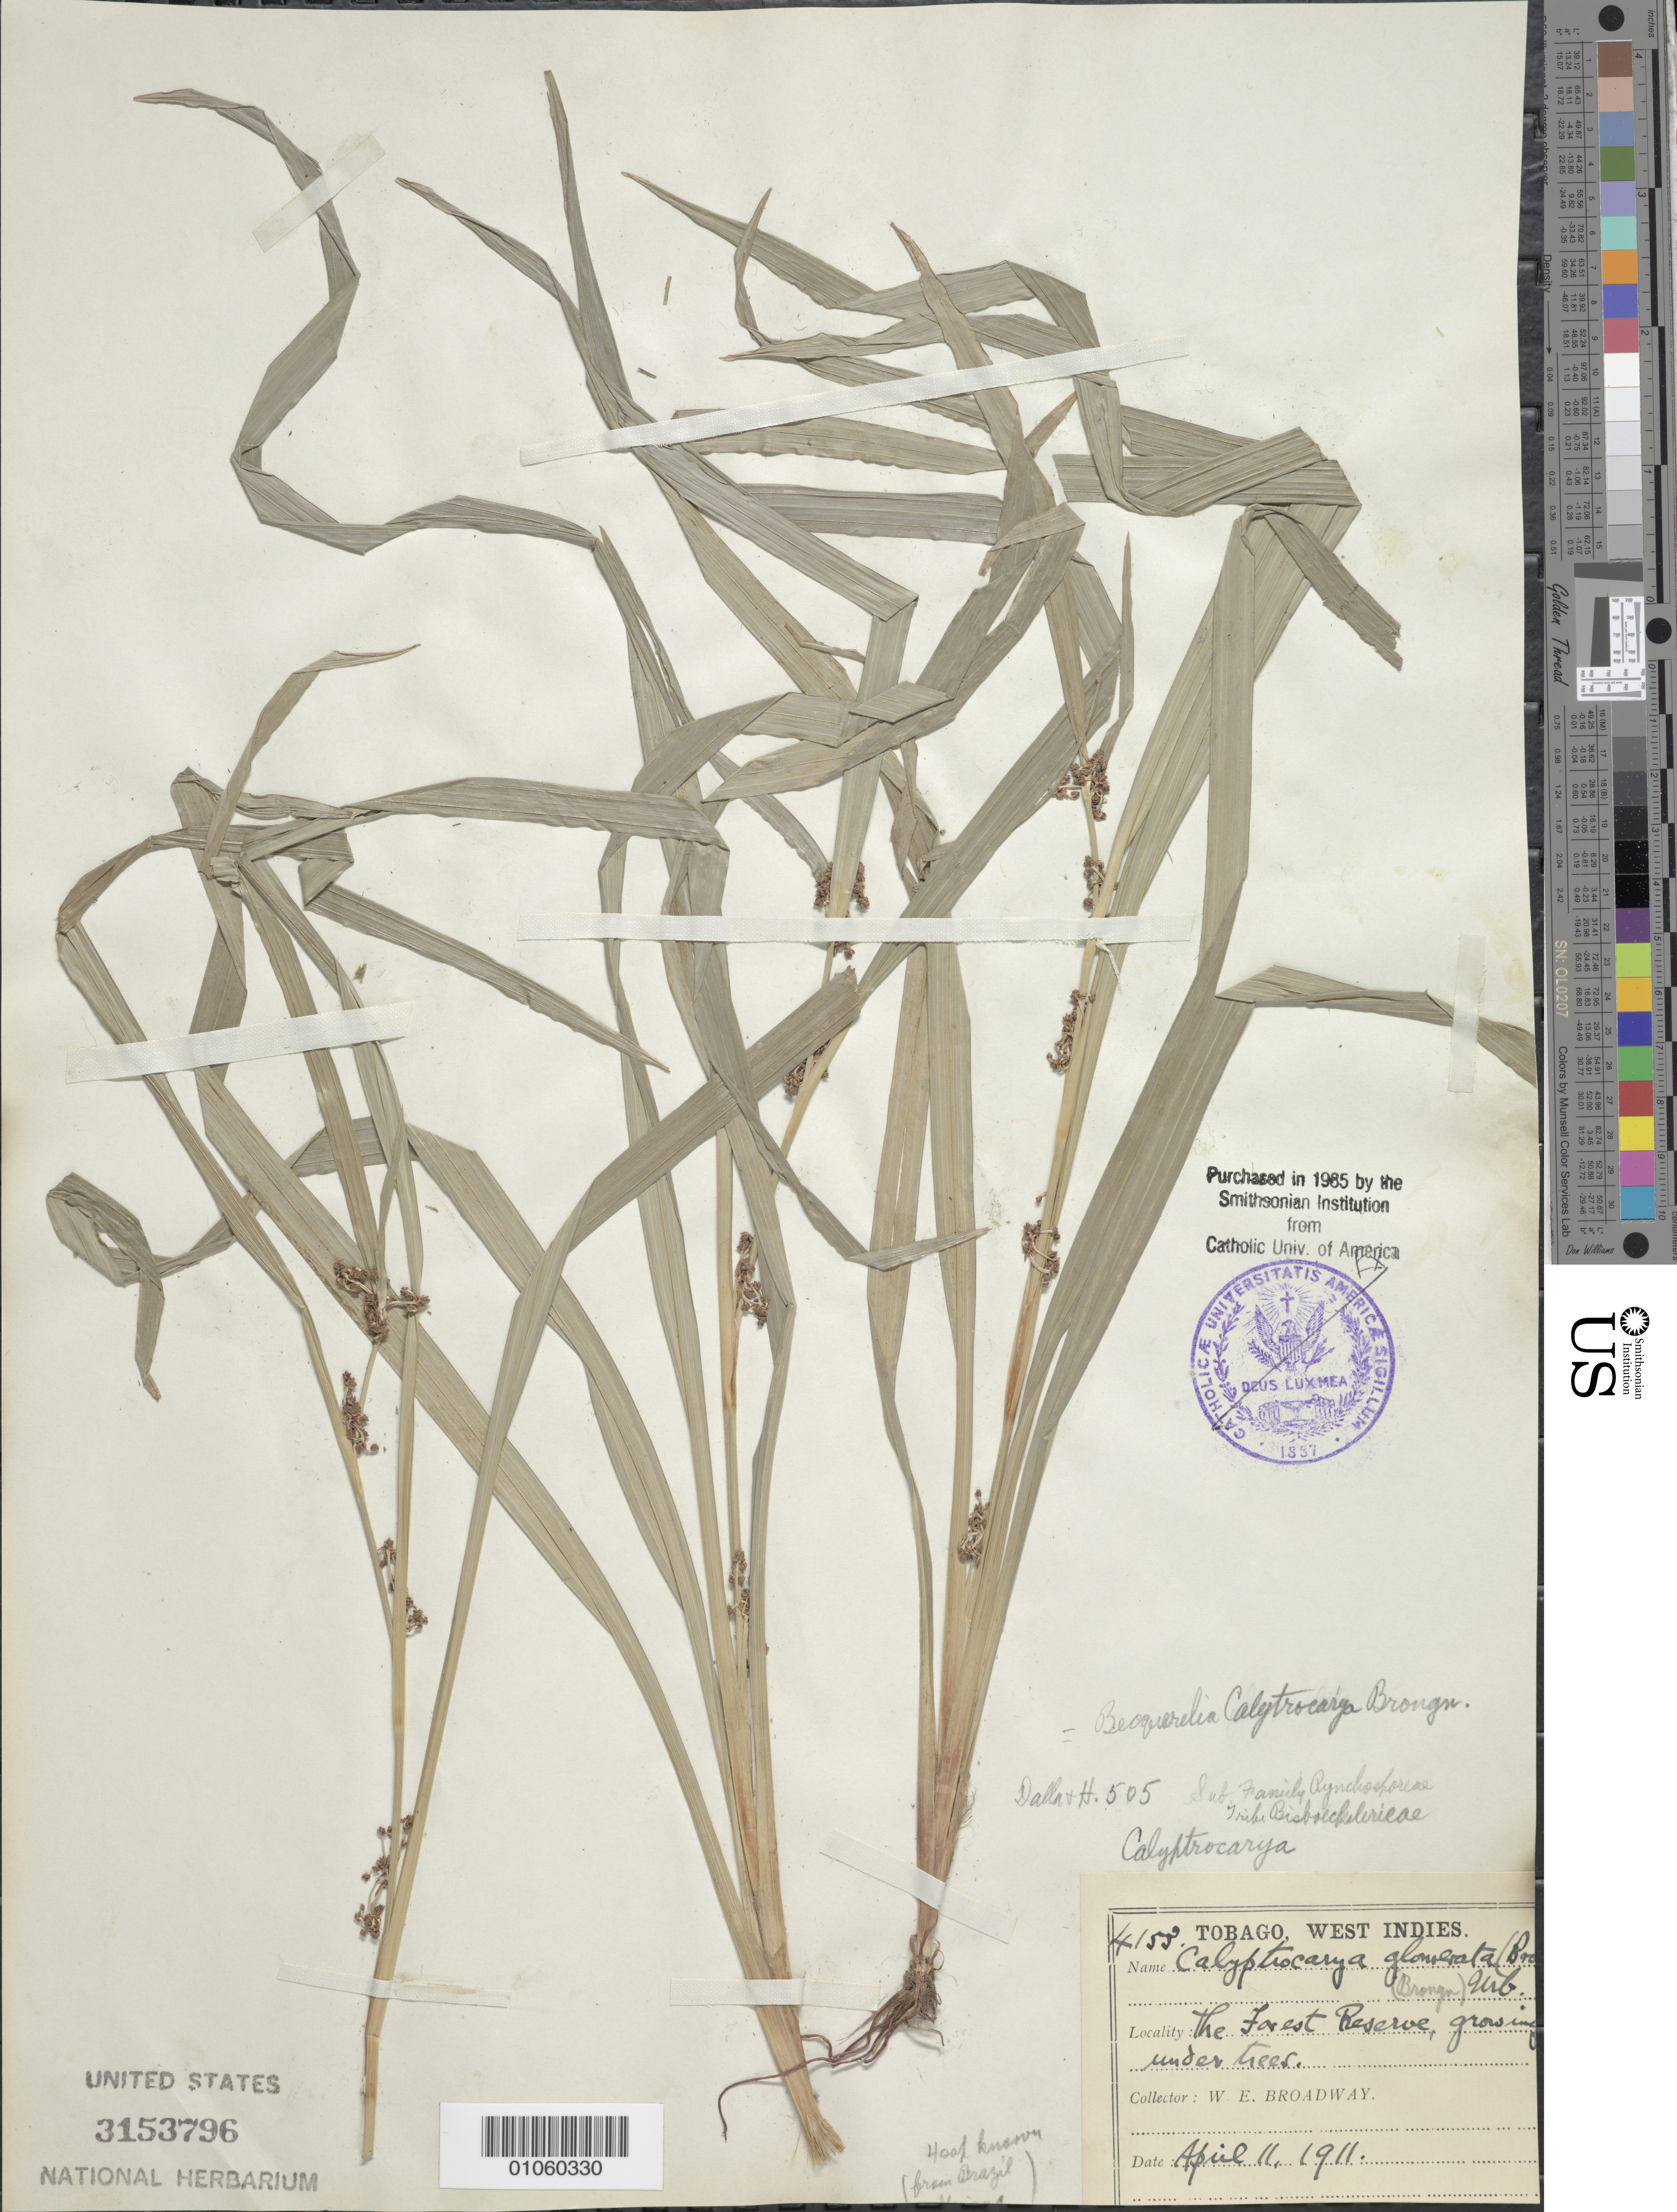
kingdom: Plantae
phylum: Tracheophyta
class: Liliopsida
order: Poales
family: Cyperaceae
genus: Calyptrocarya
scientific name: Calyptrocarya glomerulata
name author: (Brongn.) Urb.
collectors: W. E. Broadway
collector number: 4153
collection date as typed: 11 Apr 1911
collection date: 1911-04-11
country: Trinidad and Tobago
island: Tobago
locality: The Forest Reserve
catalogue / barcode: US 3153796